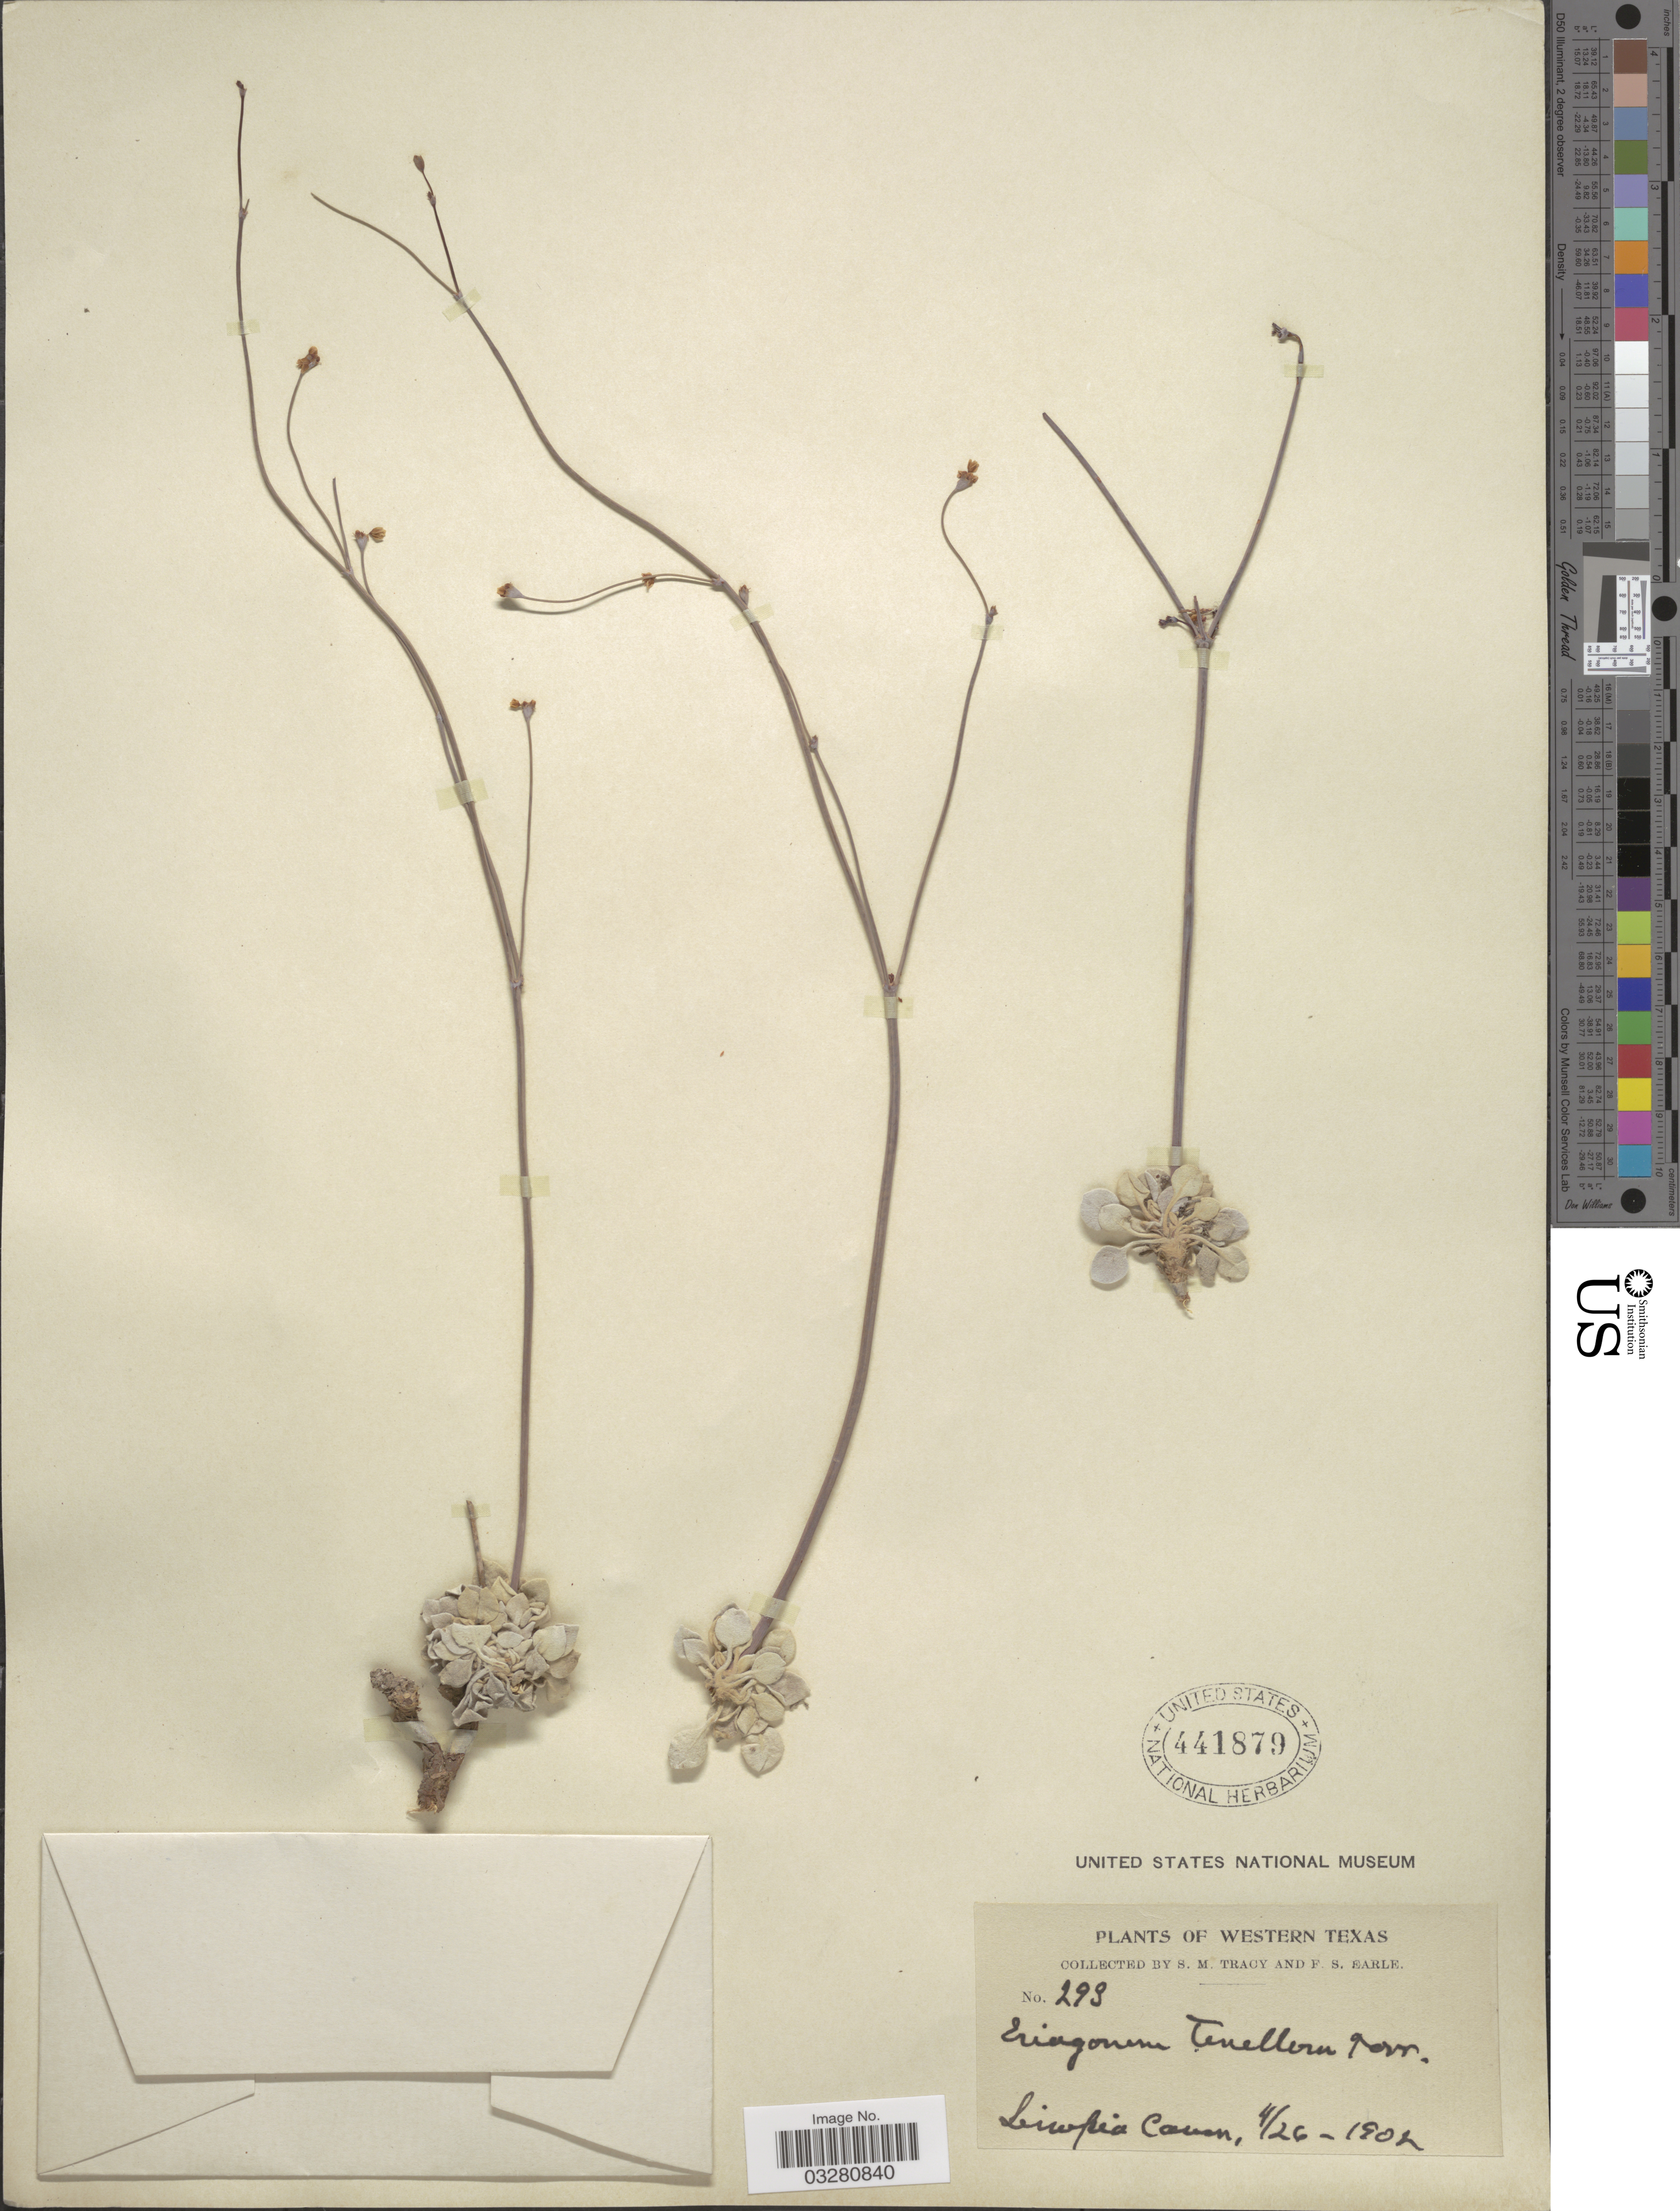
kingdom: Plantae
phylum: Tracheophyta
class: Magnoliopsida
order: Caryophyllales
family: Polygonaceae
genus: Eriogonum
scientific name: Eriogonum tenellum var. tenellum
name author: Torr.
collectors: S. M. Tracy & F. S. Earle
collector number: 293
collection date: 1902-04-26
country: United States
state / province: Texas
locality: Western Texas. Limpia Canon.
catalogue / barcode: US 441879